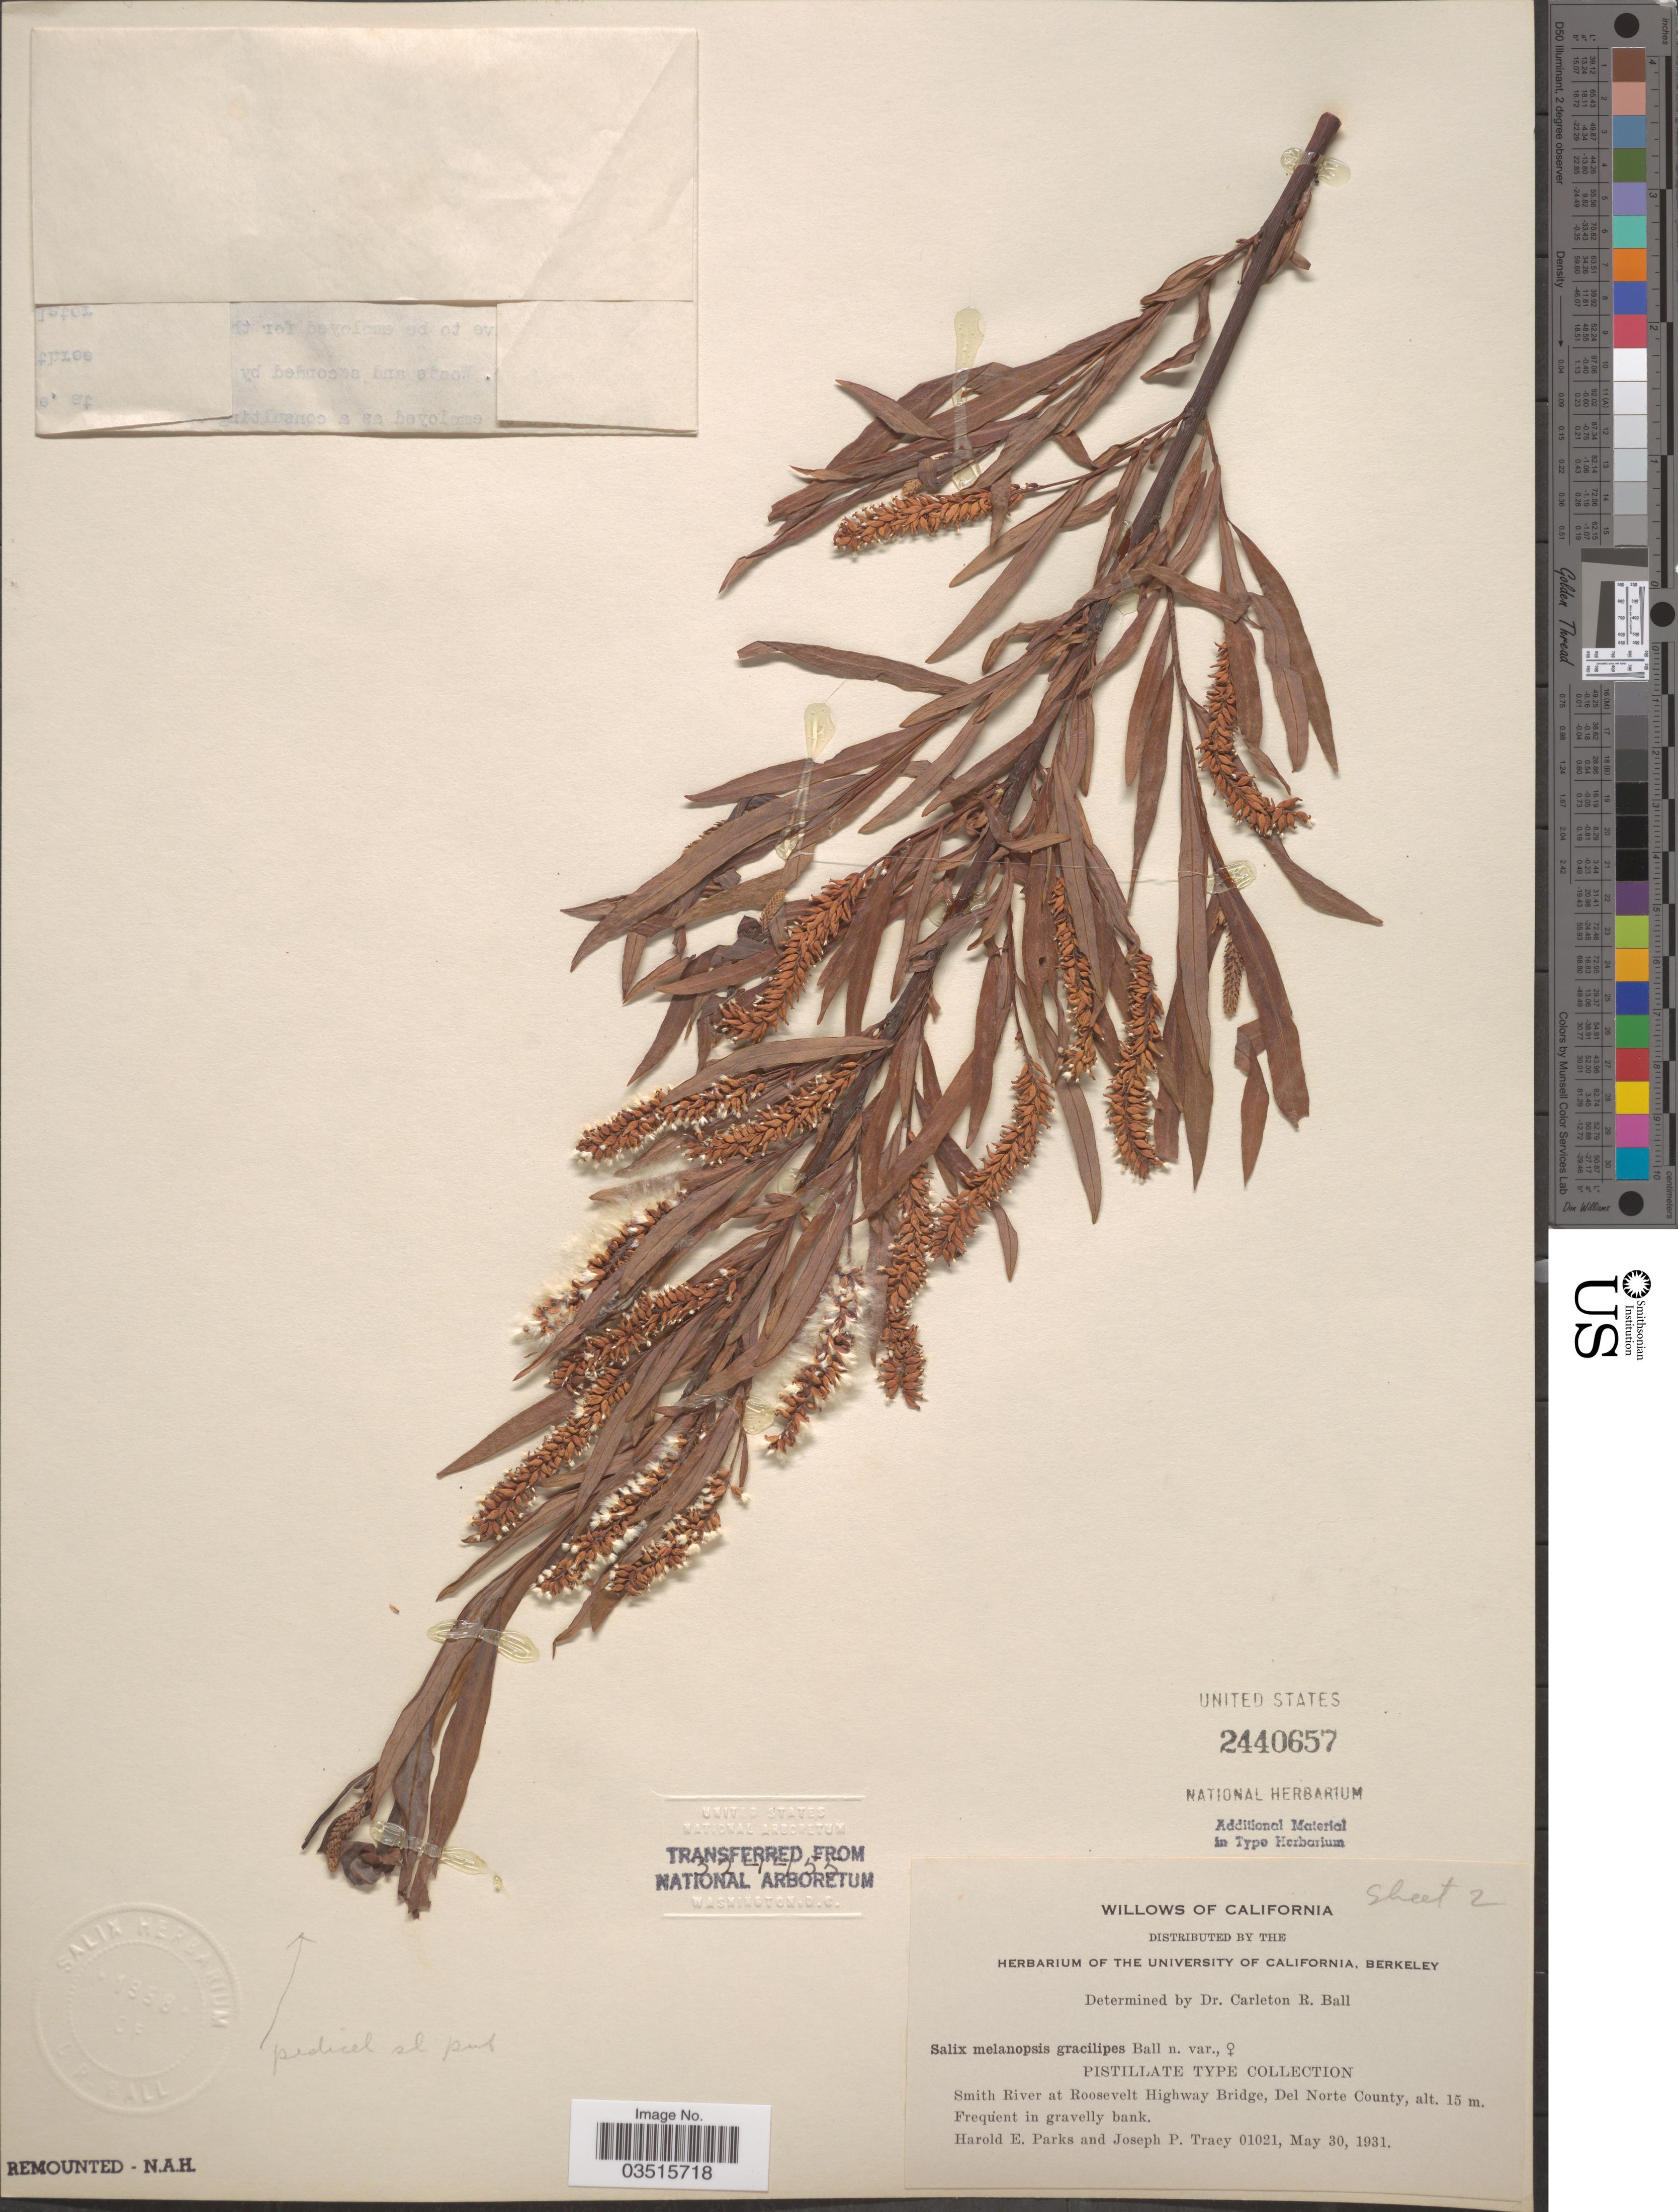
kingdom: Plantae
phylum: Tracheophyta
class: Magnoliopsida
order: Malpighiales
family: Salicaceae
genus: Salix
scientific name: Salix melanopsis var. gracilipes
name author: C.R. Ball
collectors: H. E. Parks & J. Tracy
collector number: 01021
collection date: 1931-05-30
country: United States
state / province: California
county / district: Del Norte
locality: Smith River at Roosevelt Highway Bridge, Del Norte County.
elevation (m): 15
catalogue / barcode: US 2440657